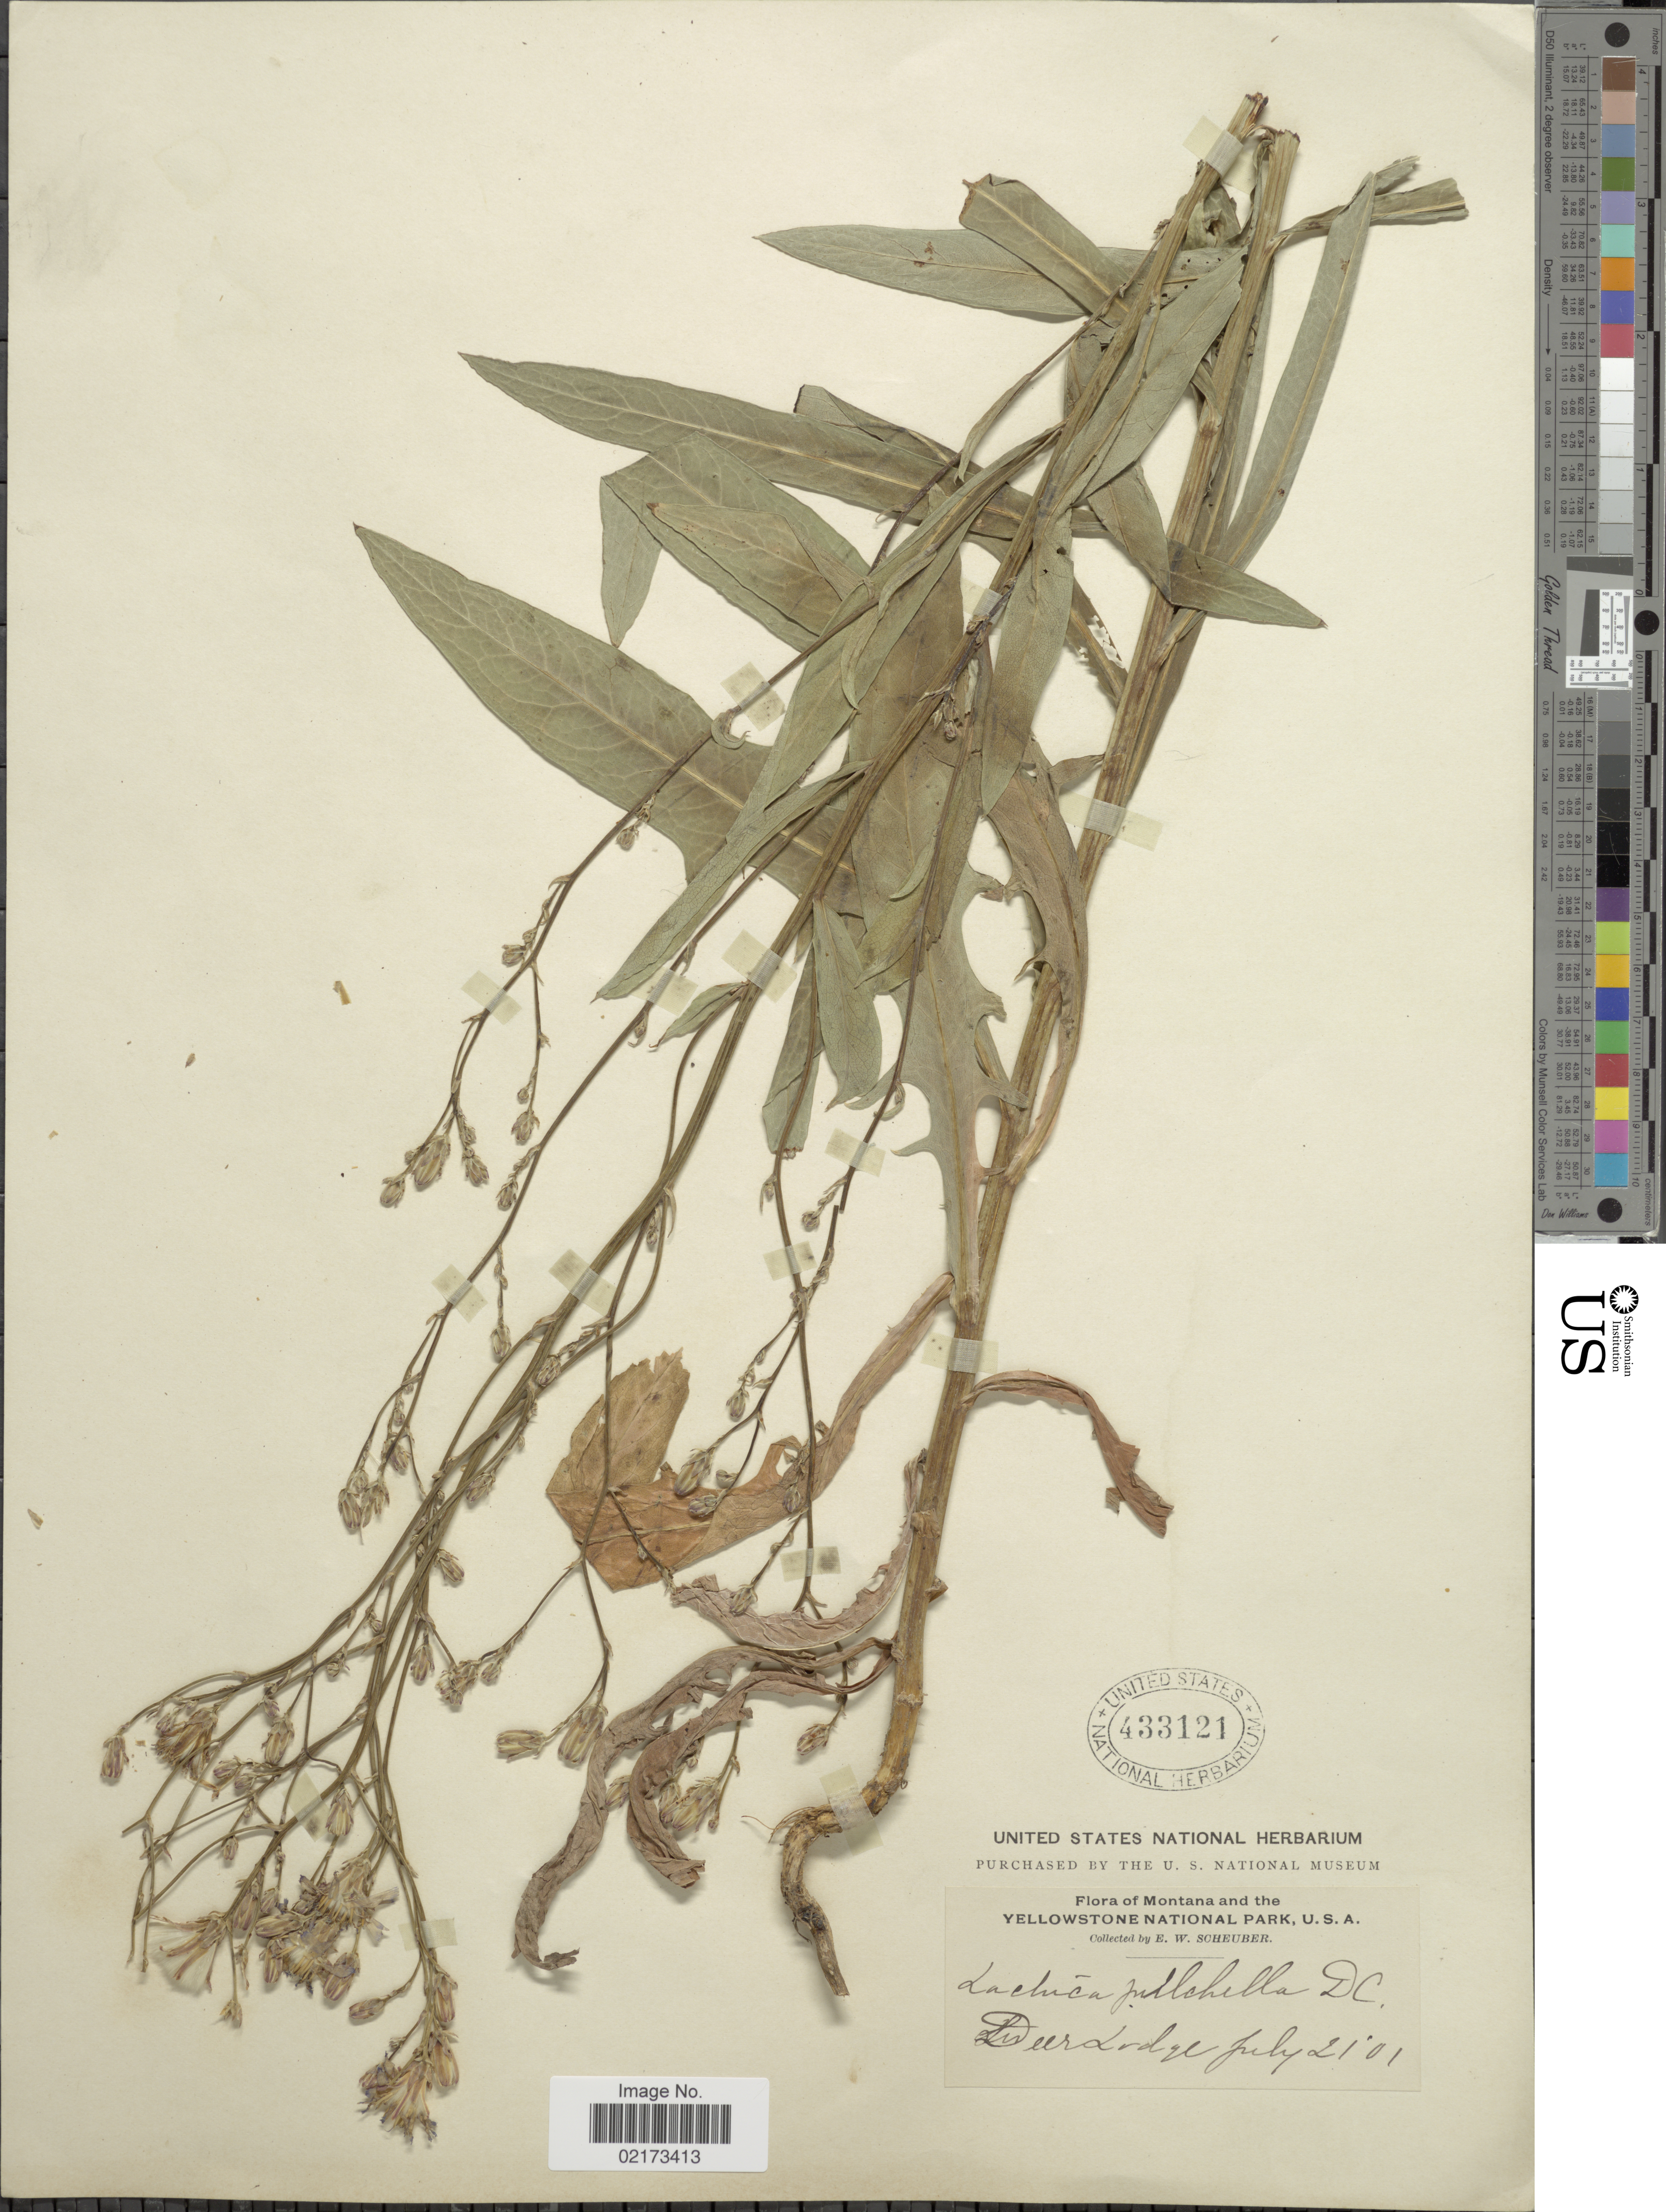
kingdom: Plantae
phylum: Tracheophyta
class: Magnoliopsida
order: Asterales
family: Asteraceae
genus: Lactuca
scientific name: Lactuca tatarica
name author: (L.) C.A. Mey.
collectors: E. Scheuber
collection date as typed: Transcribed d/m/y: 21/7/01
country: United States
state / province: Montana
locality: Yellowstone National Park, U. S. A., Deer Lodge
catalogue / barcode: US 433121